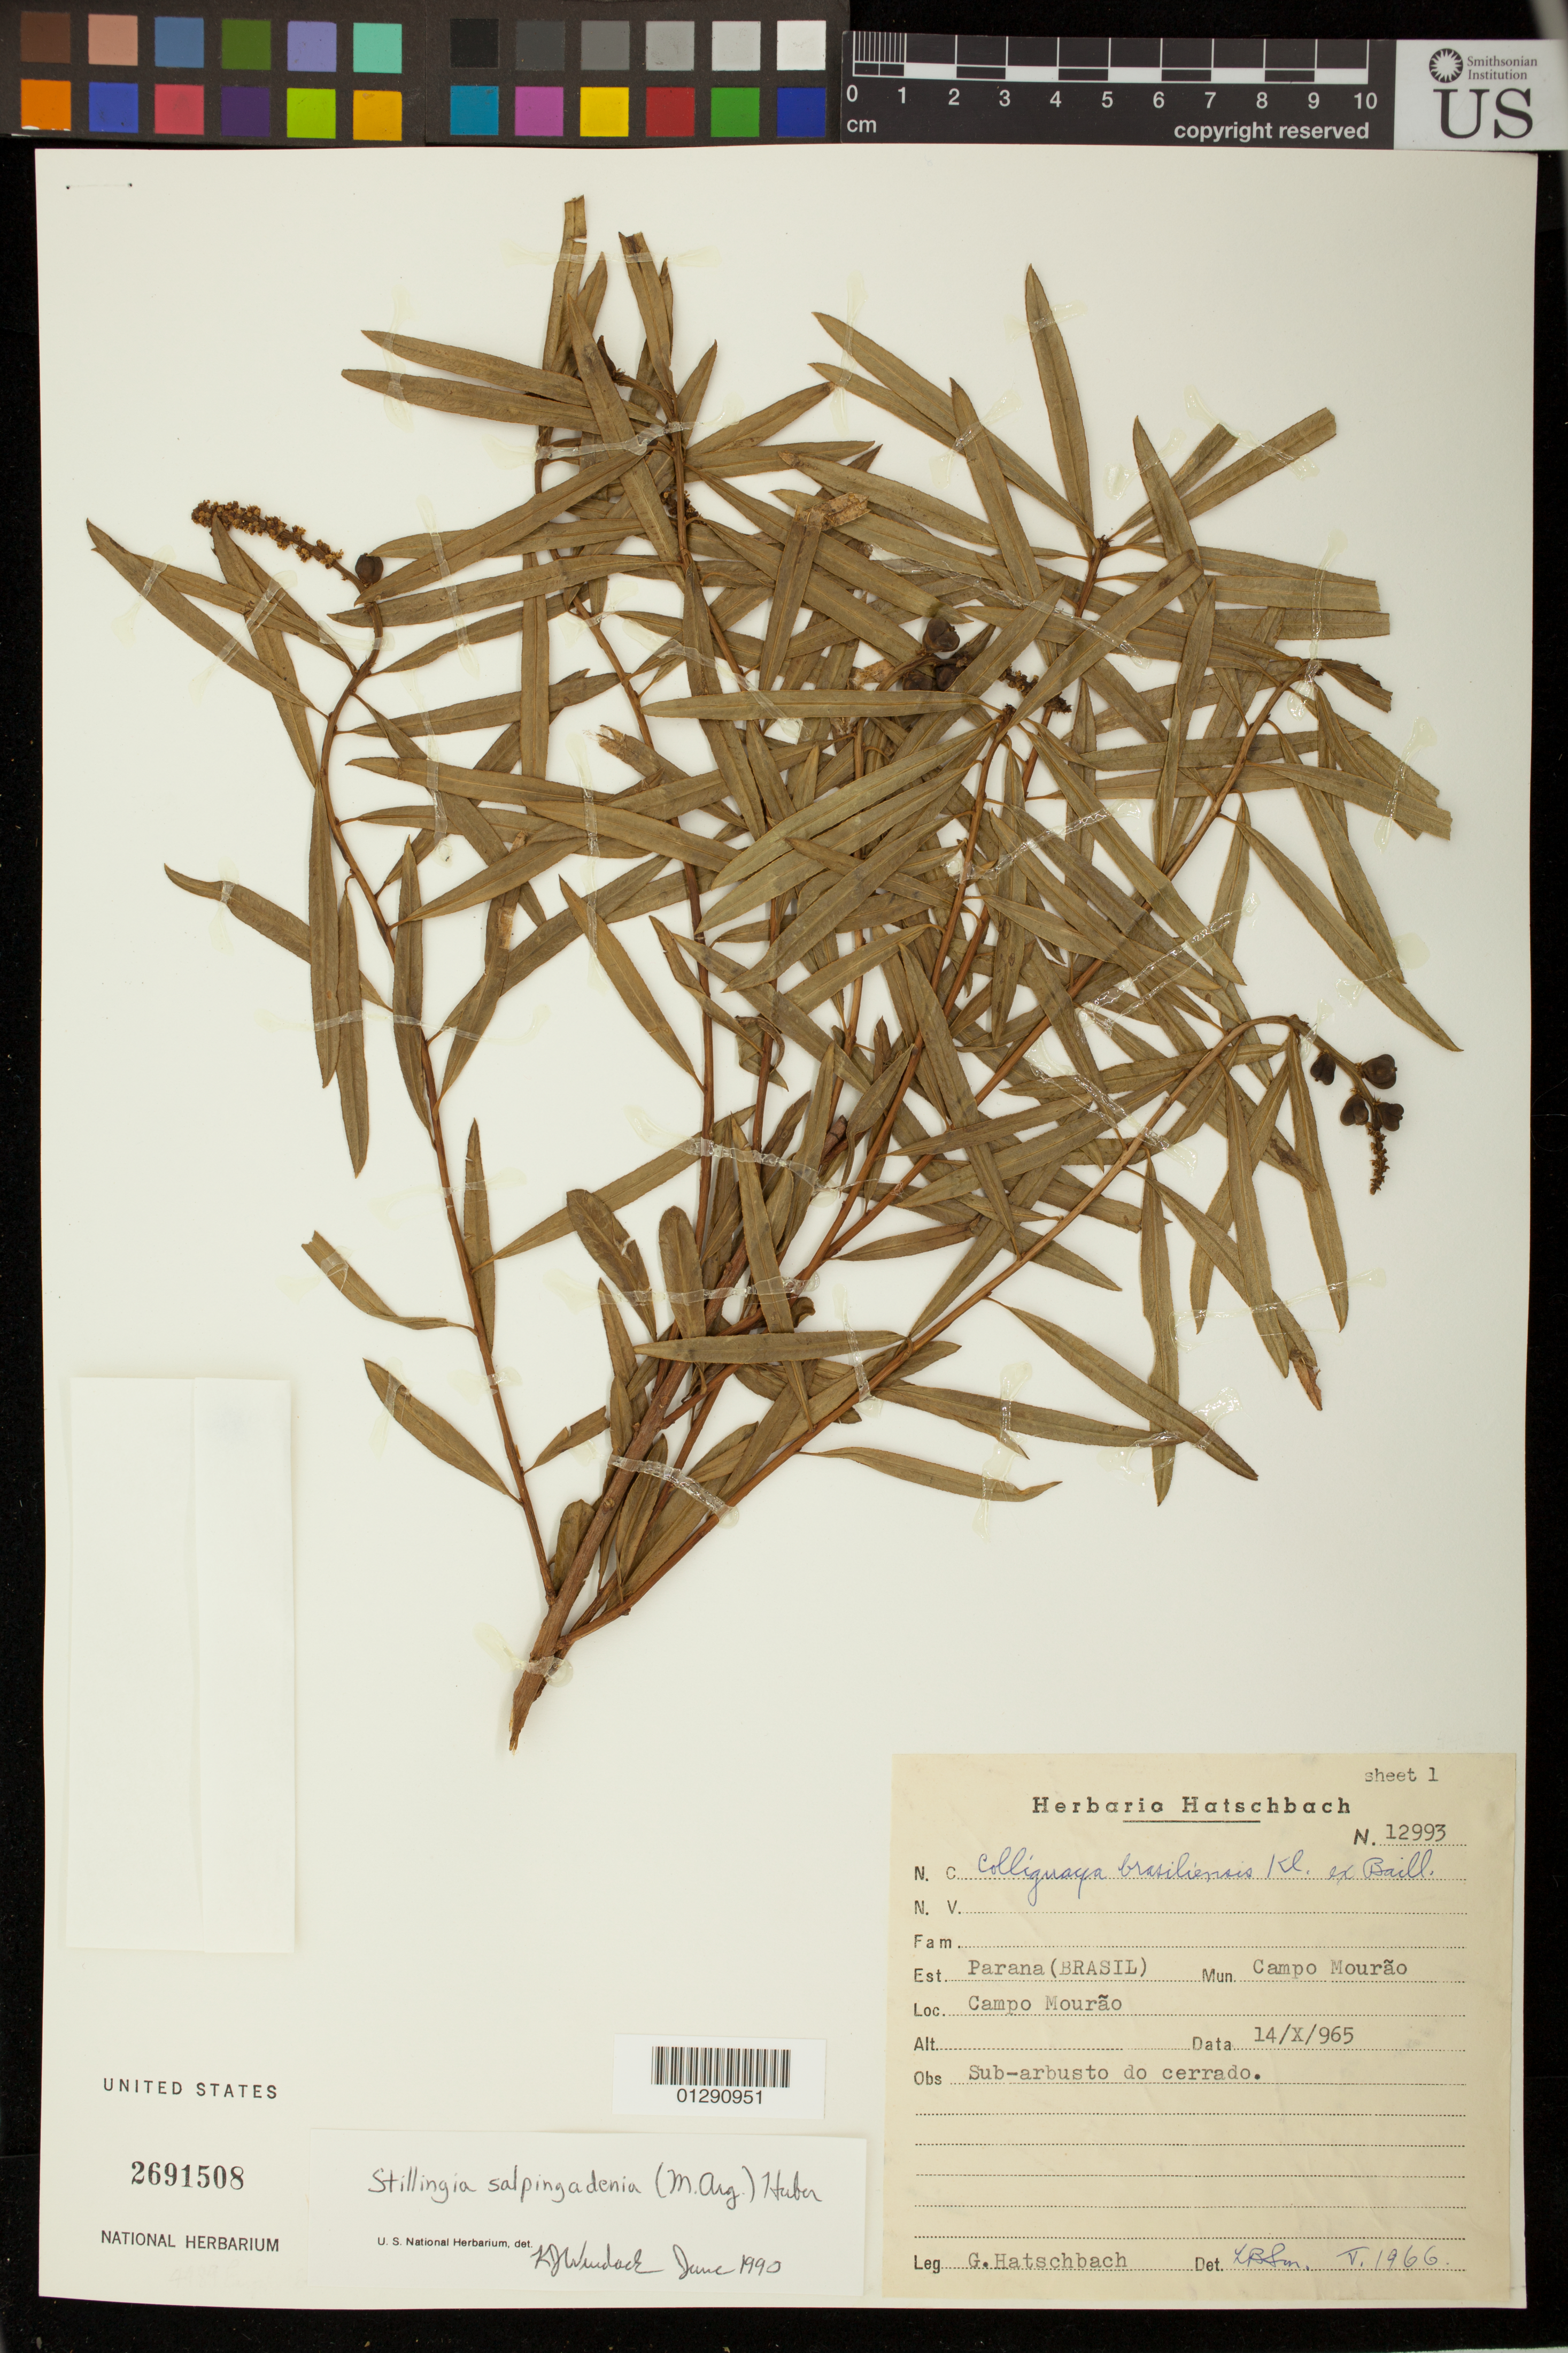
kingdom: Plantae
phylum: Tracheophyta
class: Magnoliopsida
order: Malpighiales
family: Euphorbiaceae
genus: Stillingia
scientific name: Stillingia salpingadenia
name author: (Müll. Arg.) Huber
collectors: G. Hatschbach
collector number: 12993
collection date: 1965-10-14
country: Brazil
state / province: Parana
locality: Mun. Campo Mourao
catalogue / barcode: US 2691508